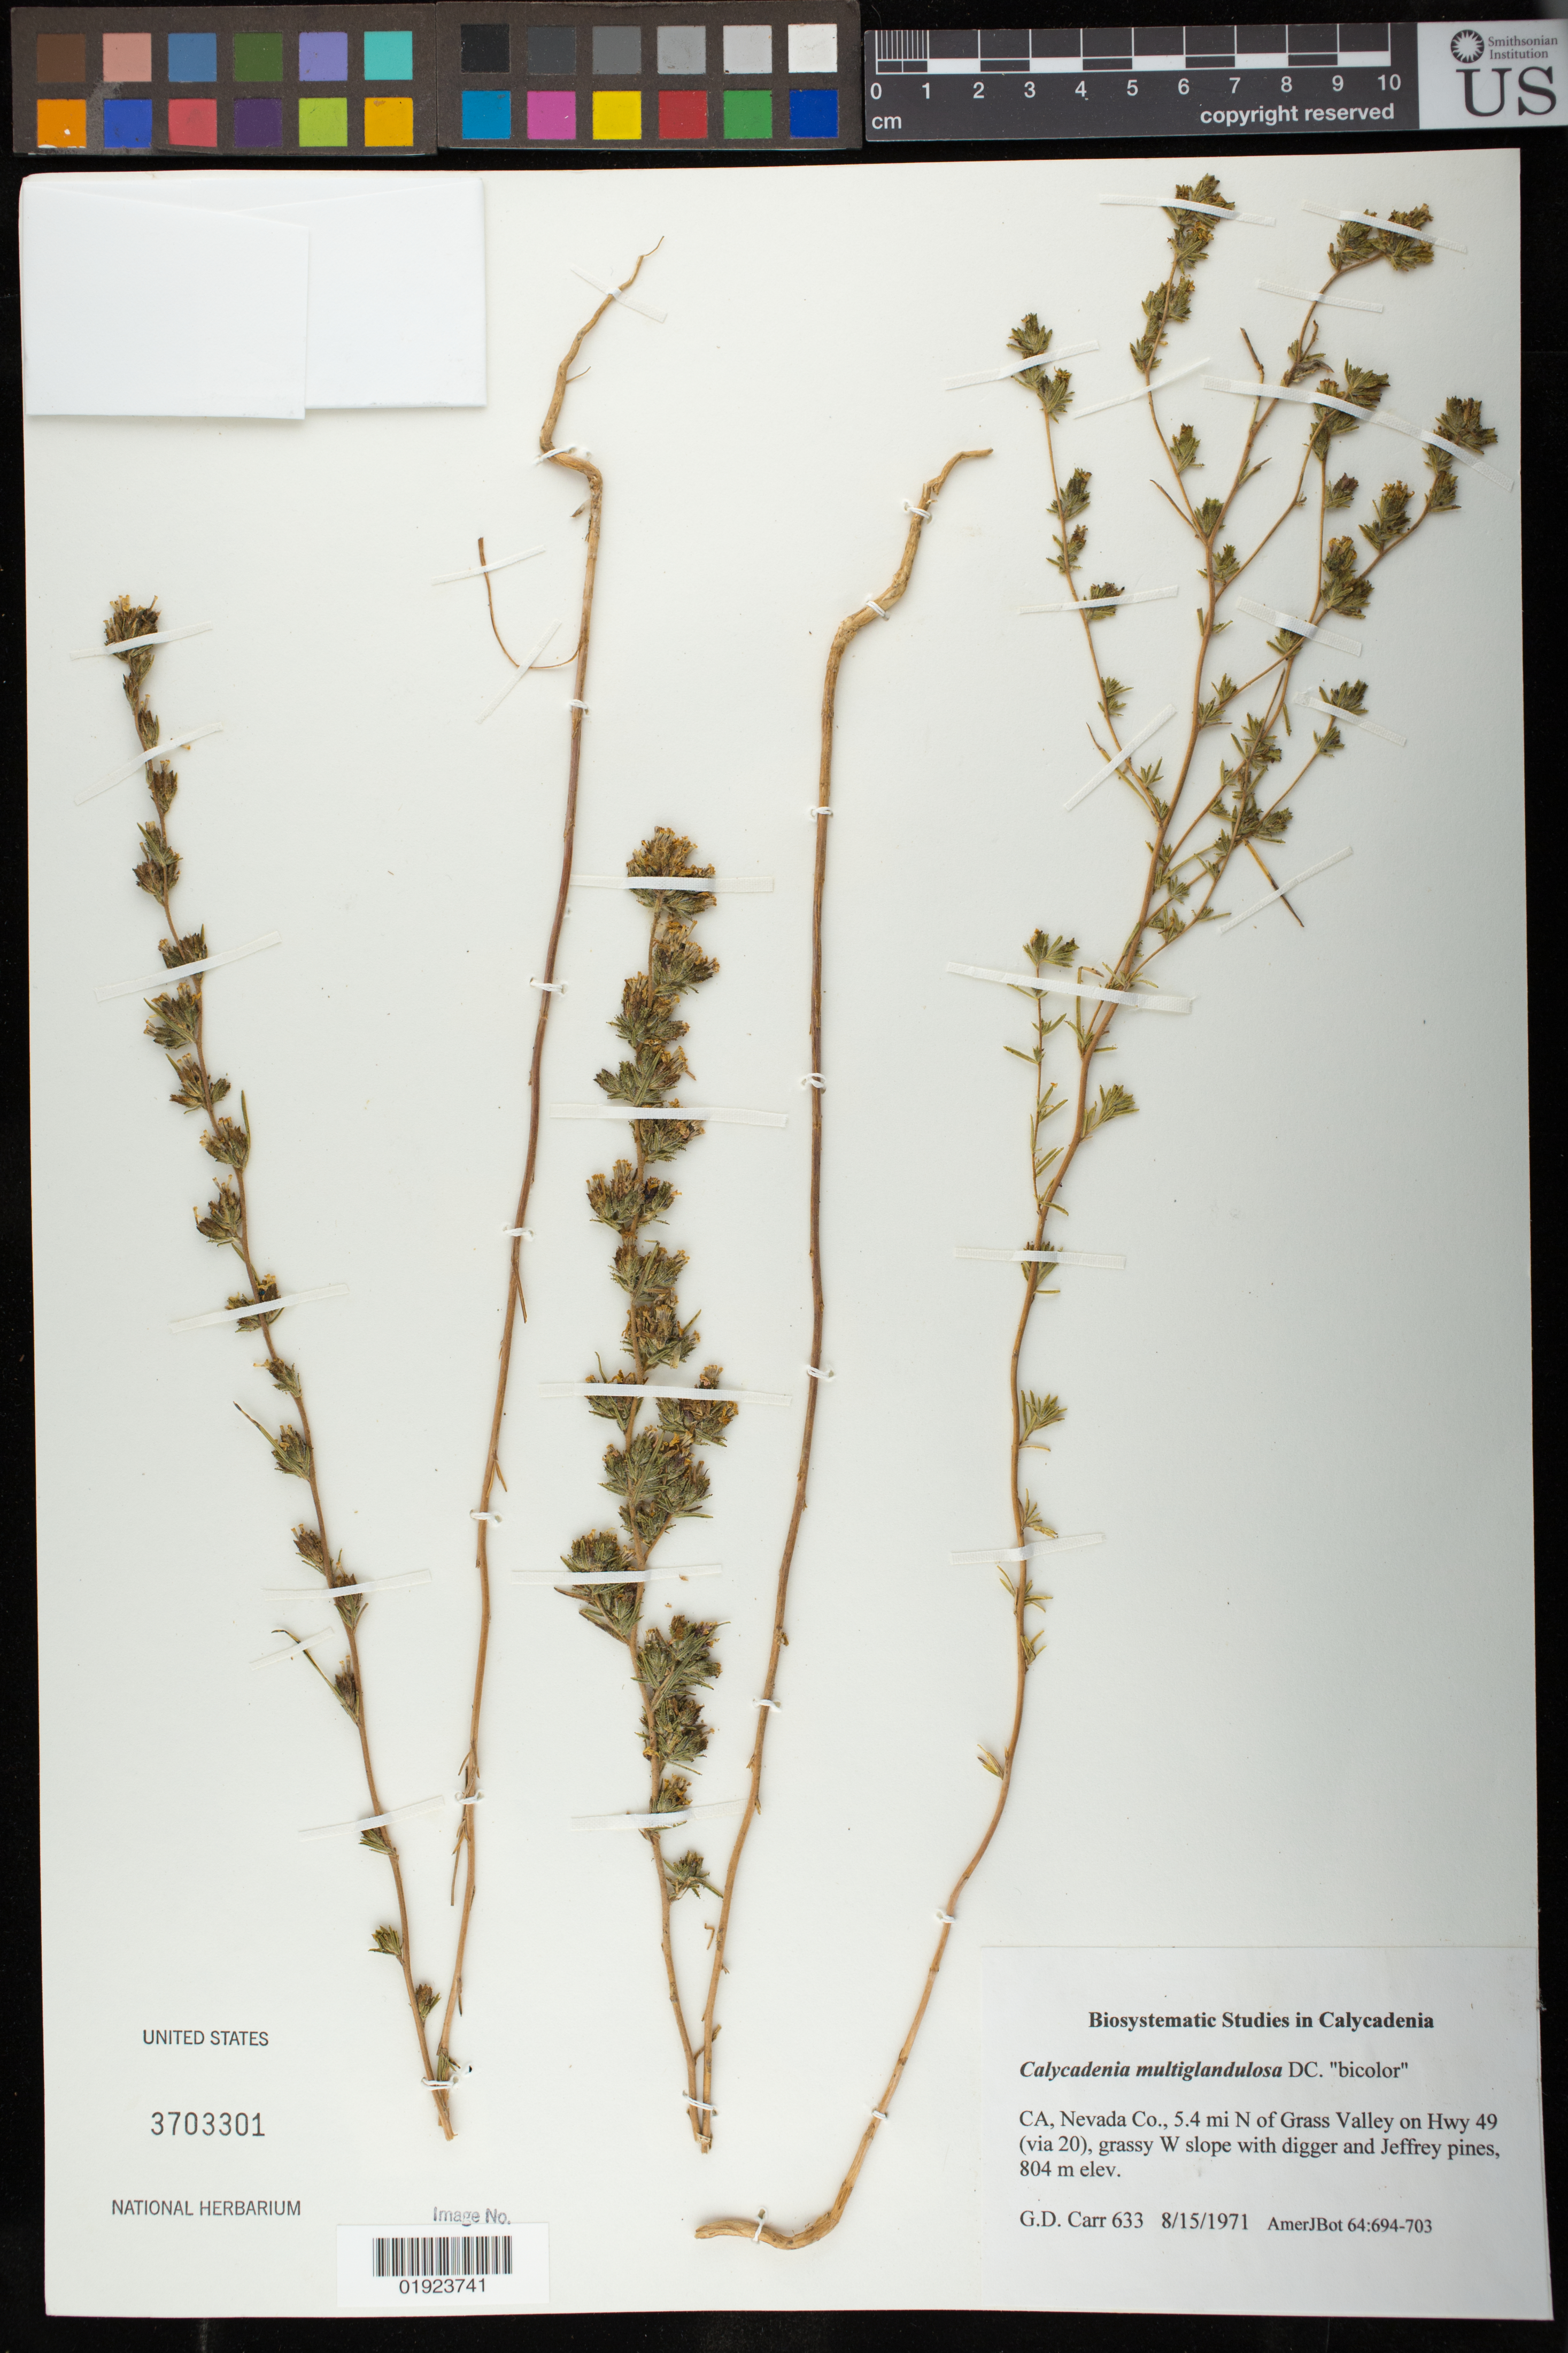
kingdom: Plantae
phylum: Tracheophyta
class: Magnoliopsida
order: Asterales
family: Asteraceae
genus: Calycadenia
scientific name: Calycadenia multiglandulosa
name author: DC.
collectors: G. Carr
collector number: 633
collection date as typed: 8/15/1971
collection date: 1971-08-15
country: United States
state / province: California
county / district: Nevada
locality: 5.4 mi N of Grass Valley on Hwy 49 (via 20), West slope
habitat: grassy slope with digger and Jeffrey pines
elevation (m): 804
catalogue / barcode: US 3703301